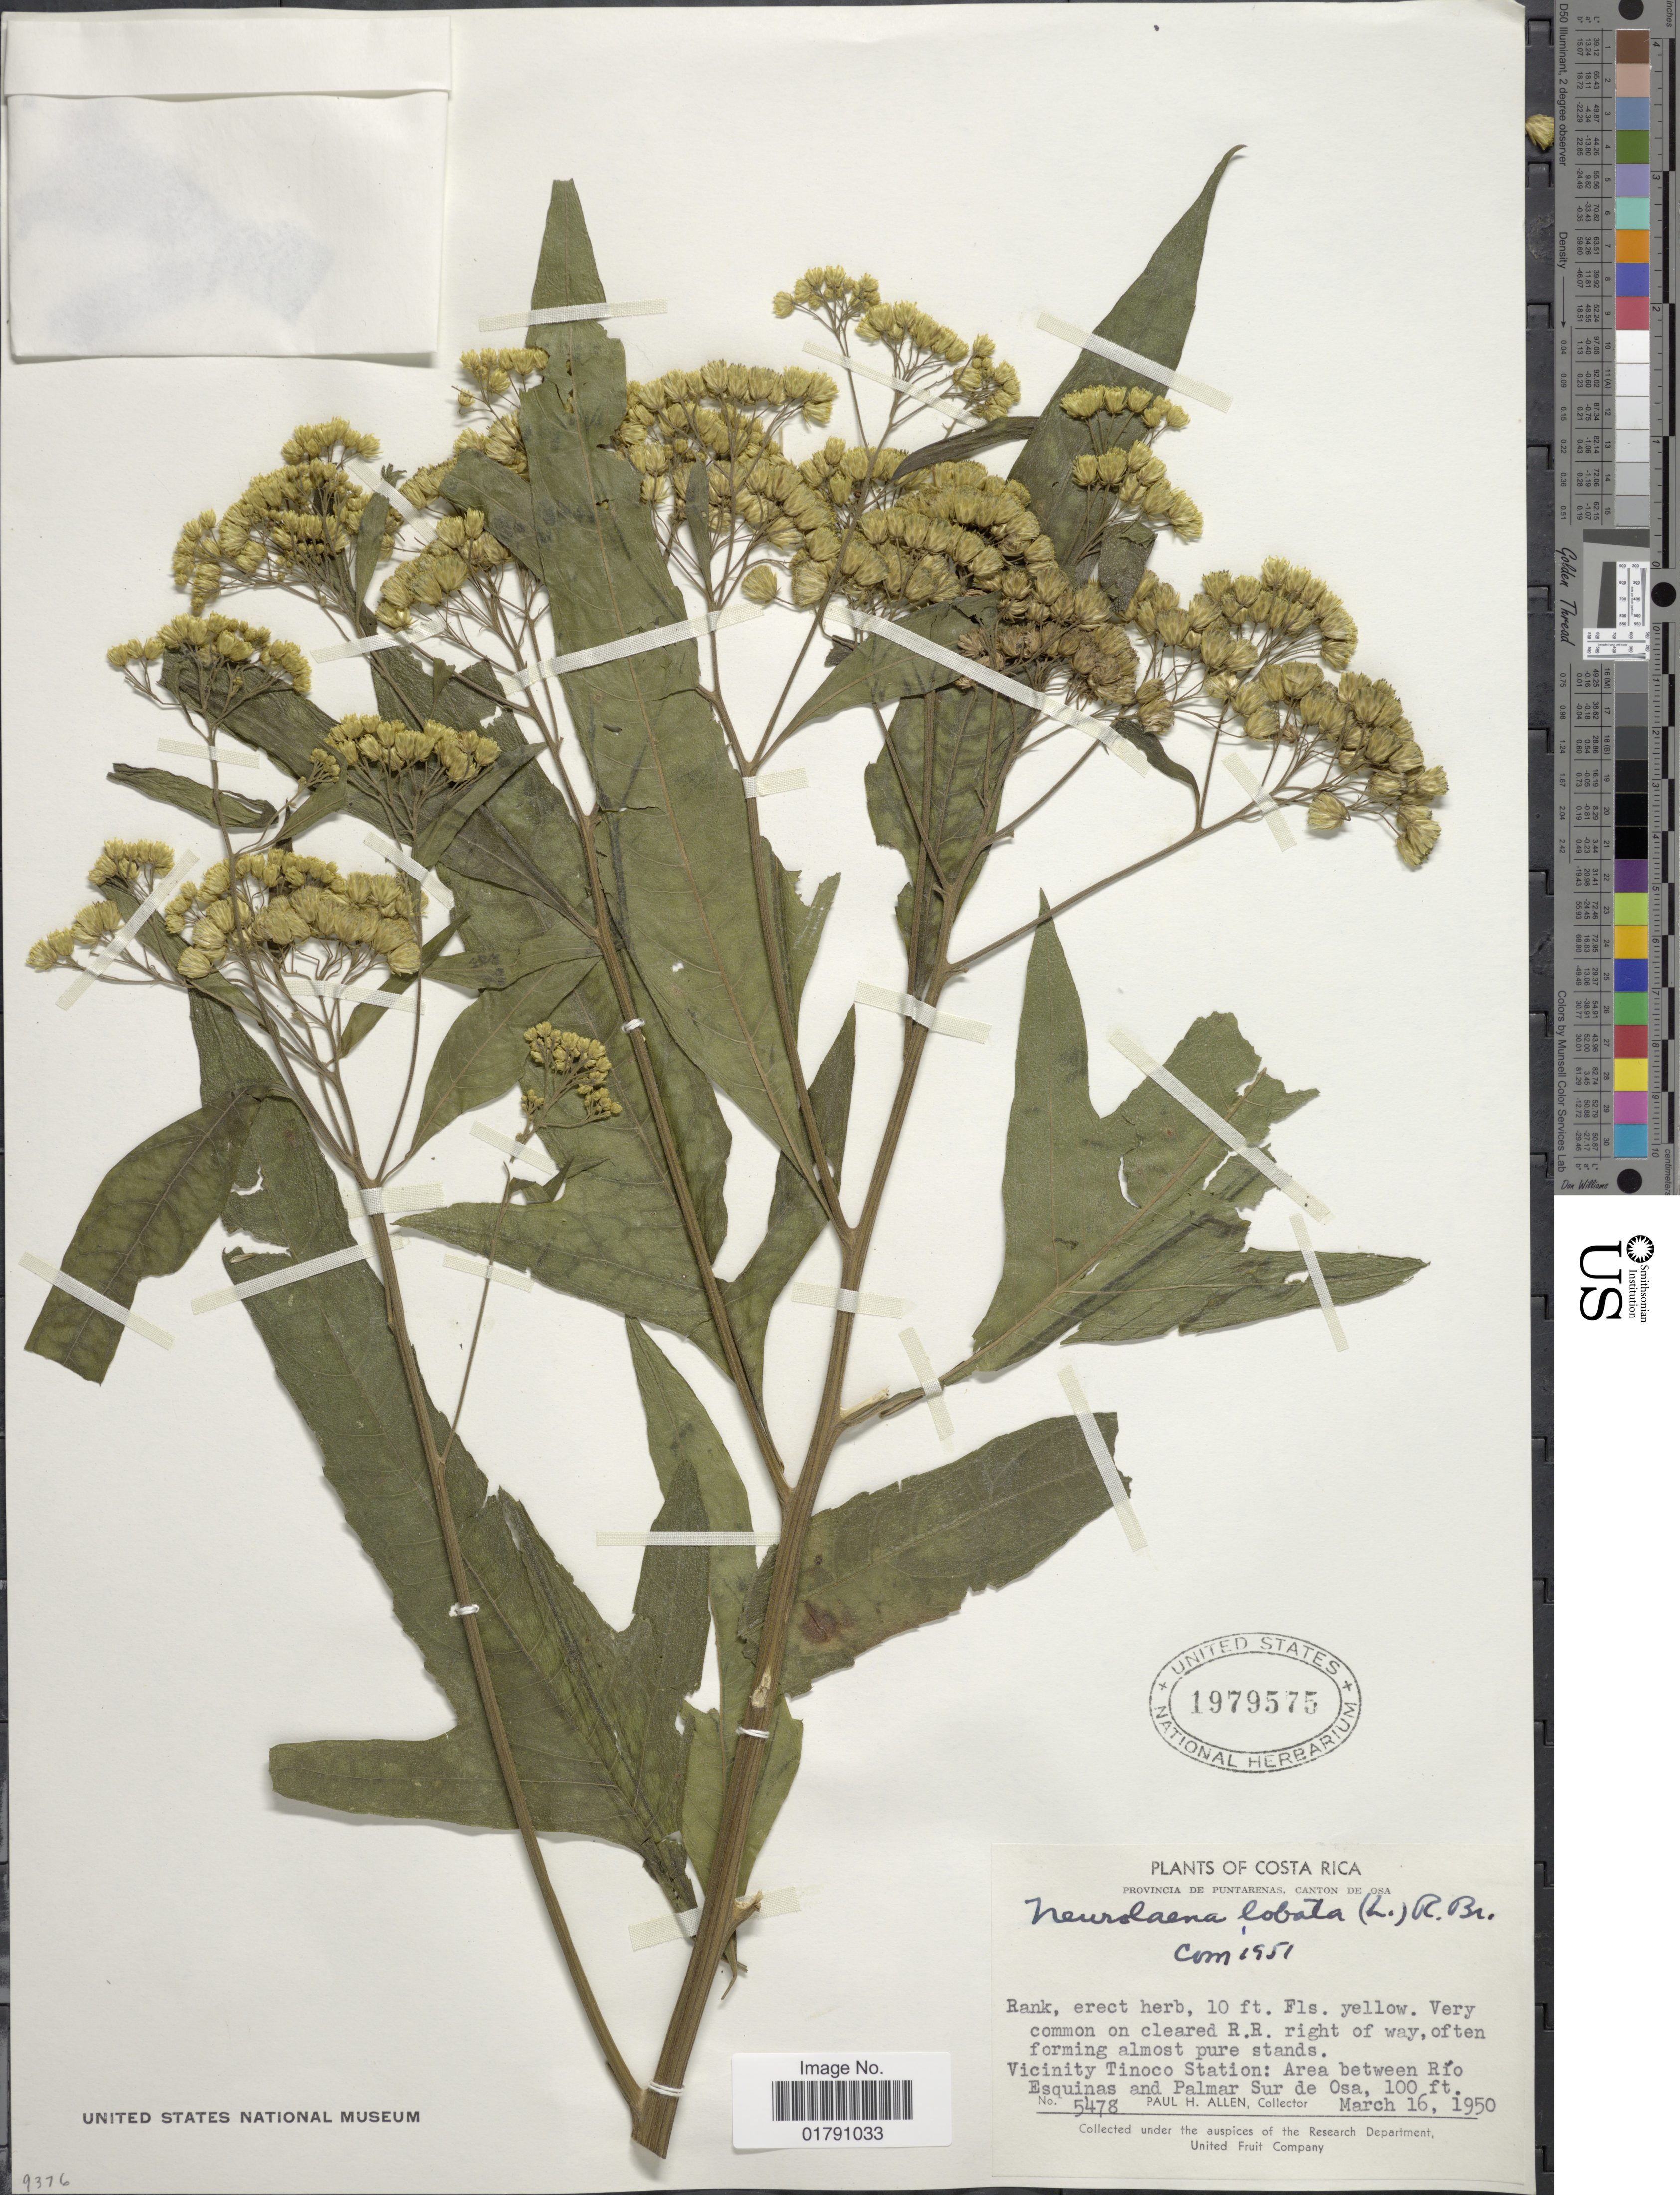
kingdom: Plantae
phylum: Tracheophyta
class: Magnoliopsida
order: Asterales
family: Asteraceae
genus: Neurolaena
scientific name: Neurolaena lobata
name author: (L.) R. Br. ex Cass.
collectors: P. H. Allen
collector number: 5478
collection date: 1950-03-16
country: Costa Rica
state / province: Puntarenas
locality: Canton de Osa, Vicinity Tinoco Station, area between Rio Esquinas and Palmar Sur de Osa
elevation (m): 30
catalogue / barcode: US 1979575